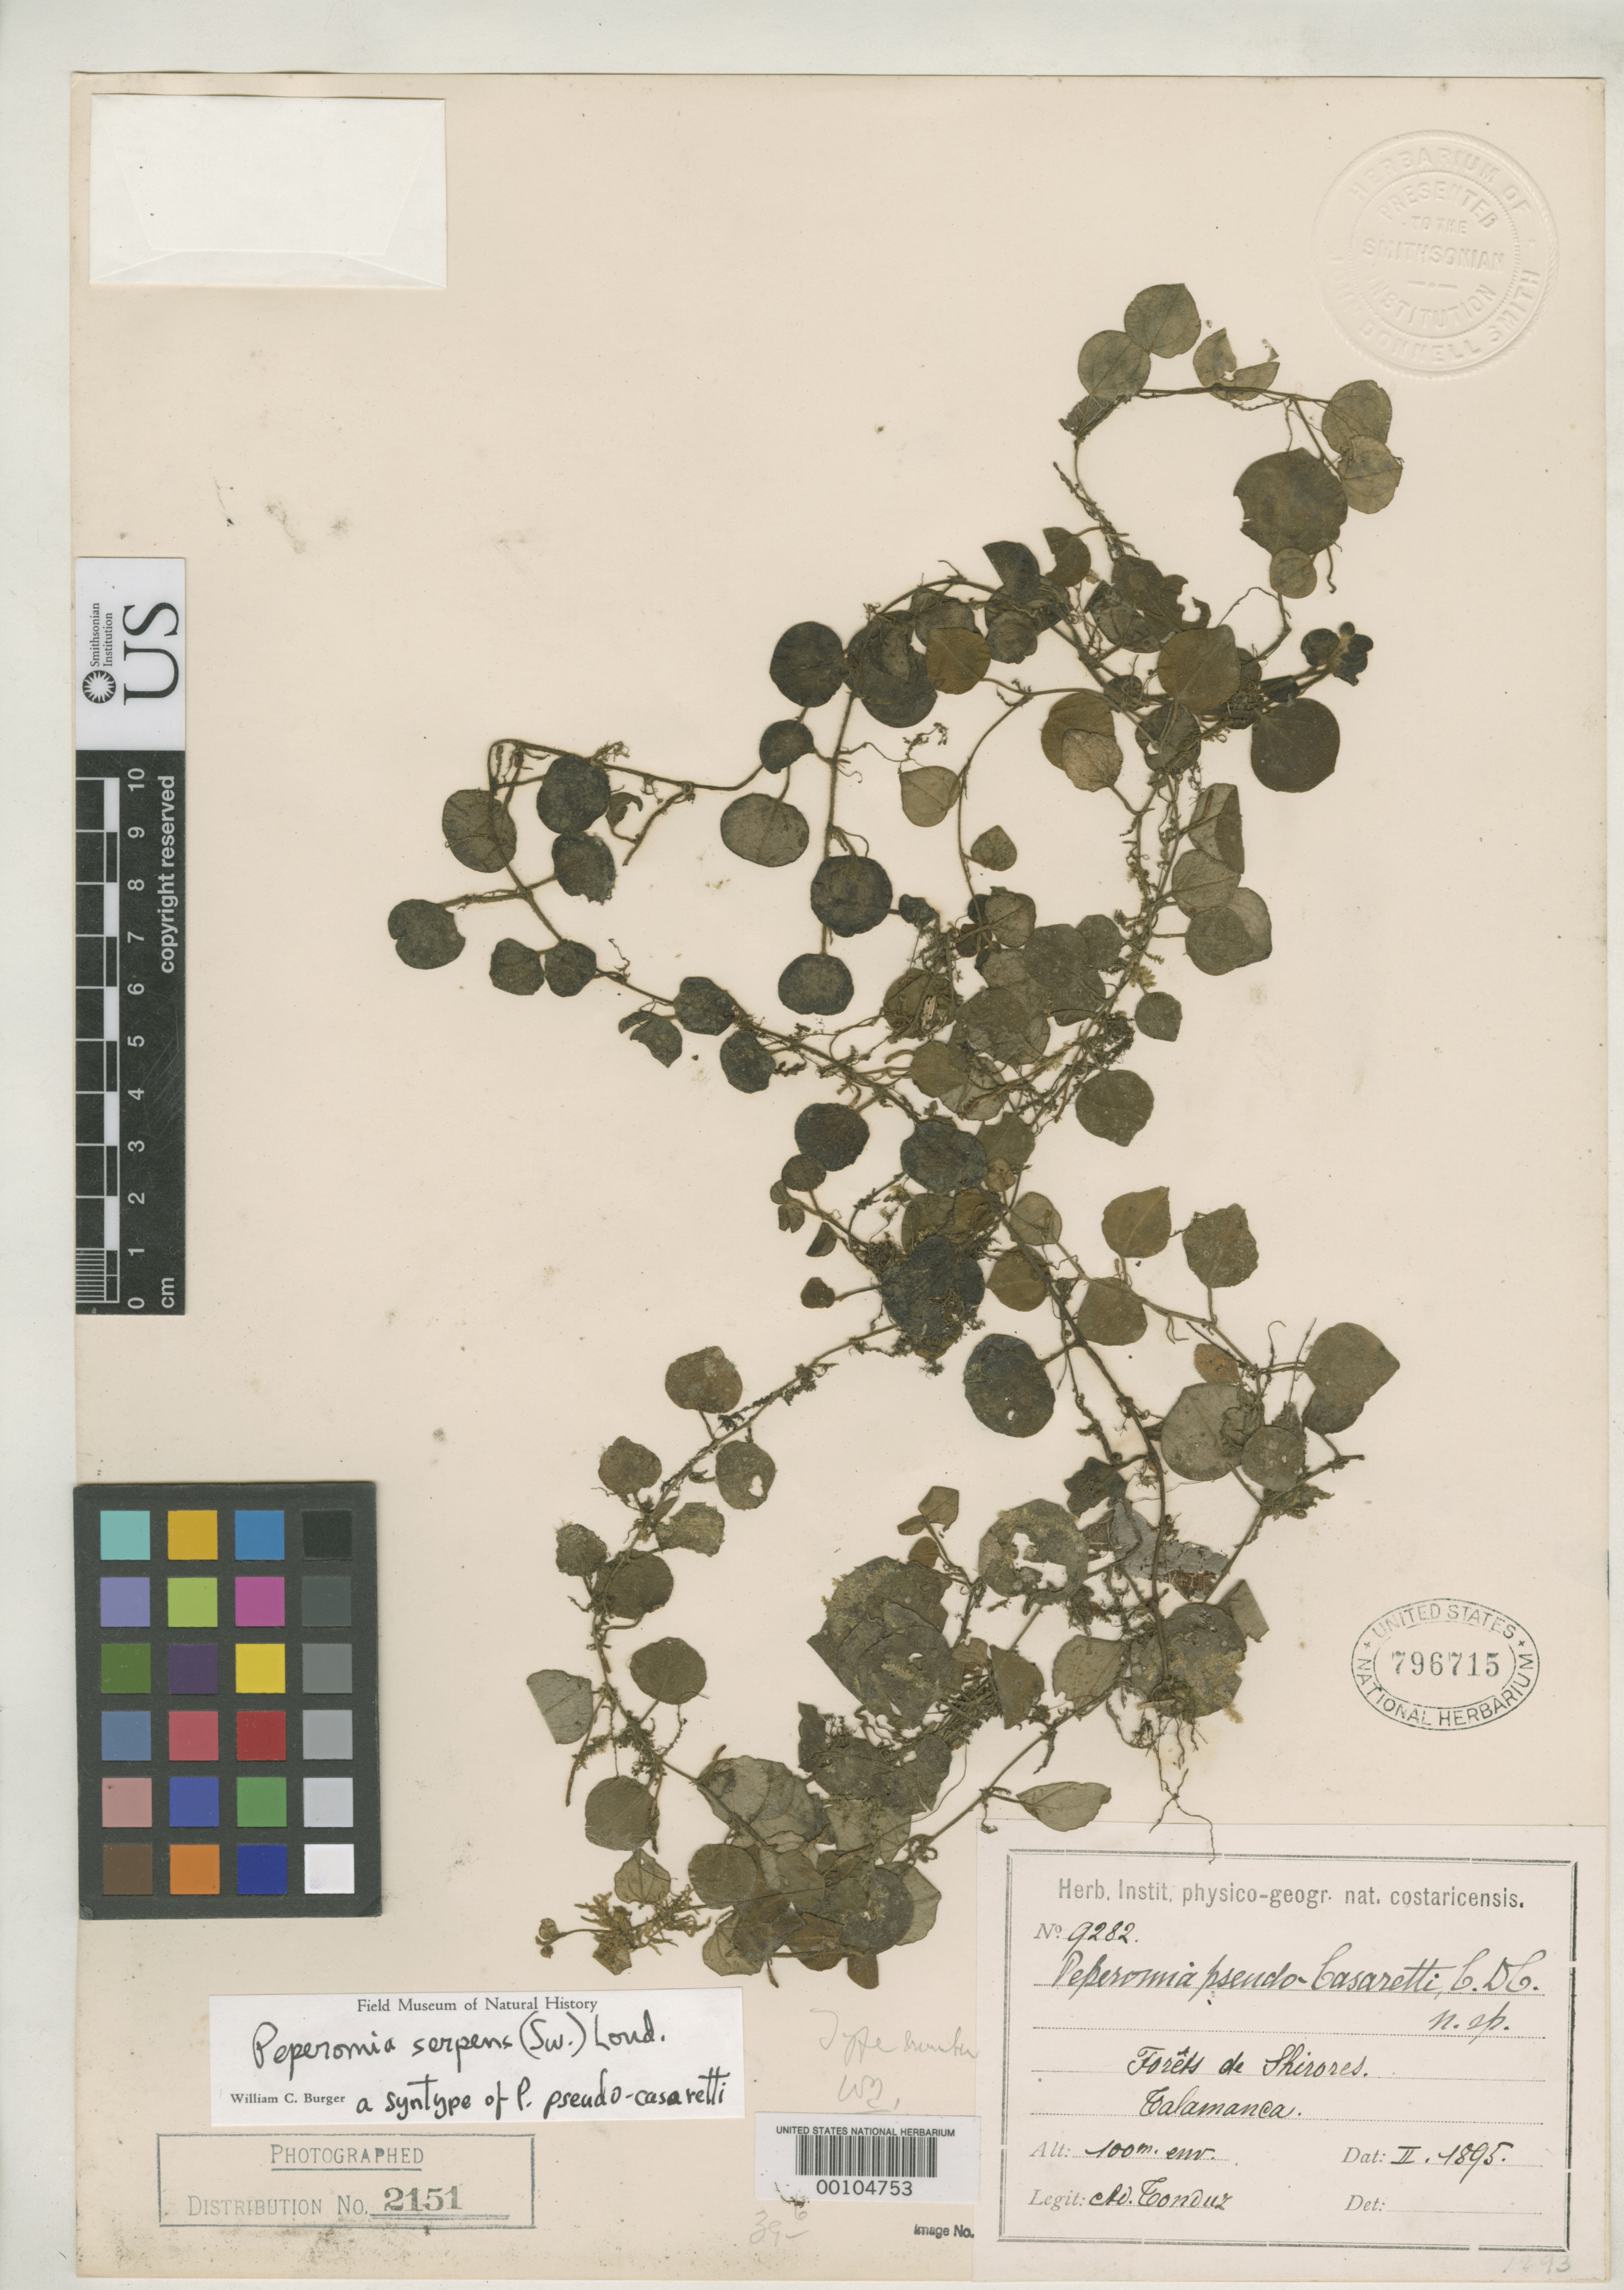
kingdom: Plantae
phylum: Tracheophyta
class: Magnoliopsida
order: Piperales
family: Piperaceae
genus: Peperomia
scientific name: Peperomia pseudocasaretti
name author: C. DC. in Pittier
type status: Syntype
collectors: A. Tonduz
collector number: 9282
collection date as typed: Feb 1895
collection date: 1895-02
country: Costa Rica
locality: Xirores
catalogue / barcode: US 796715